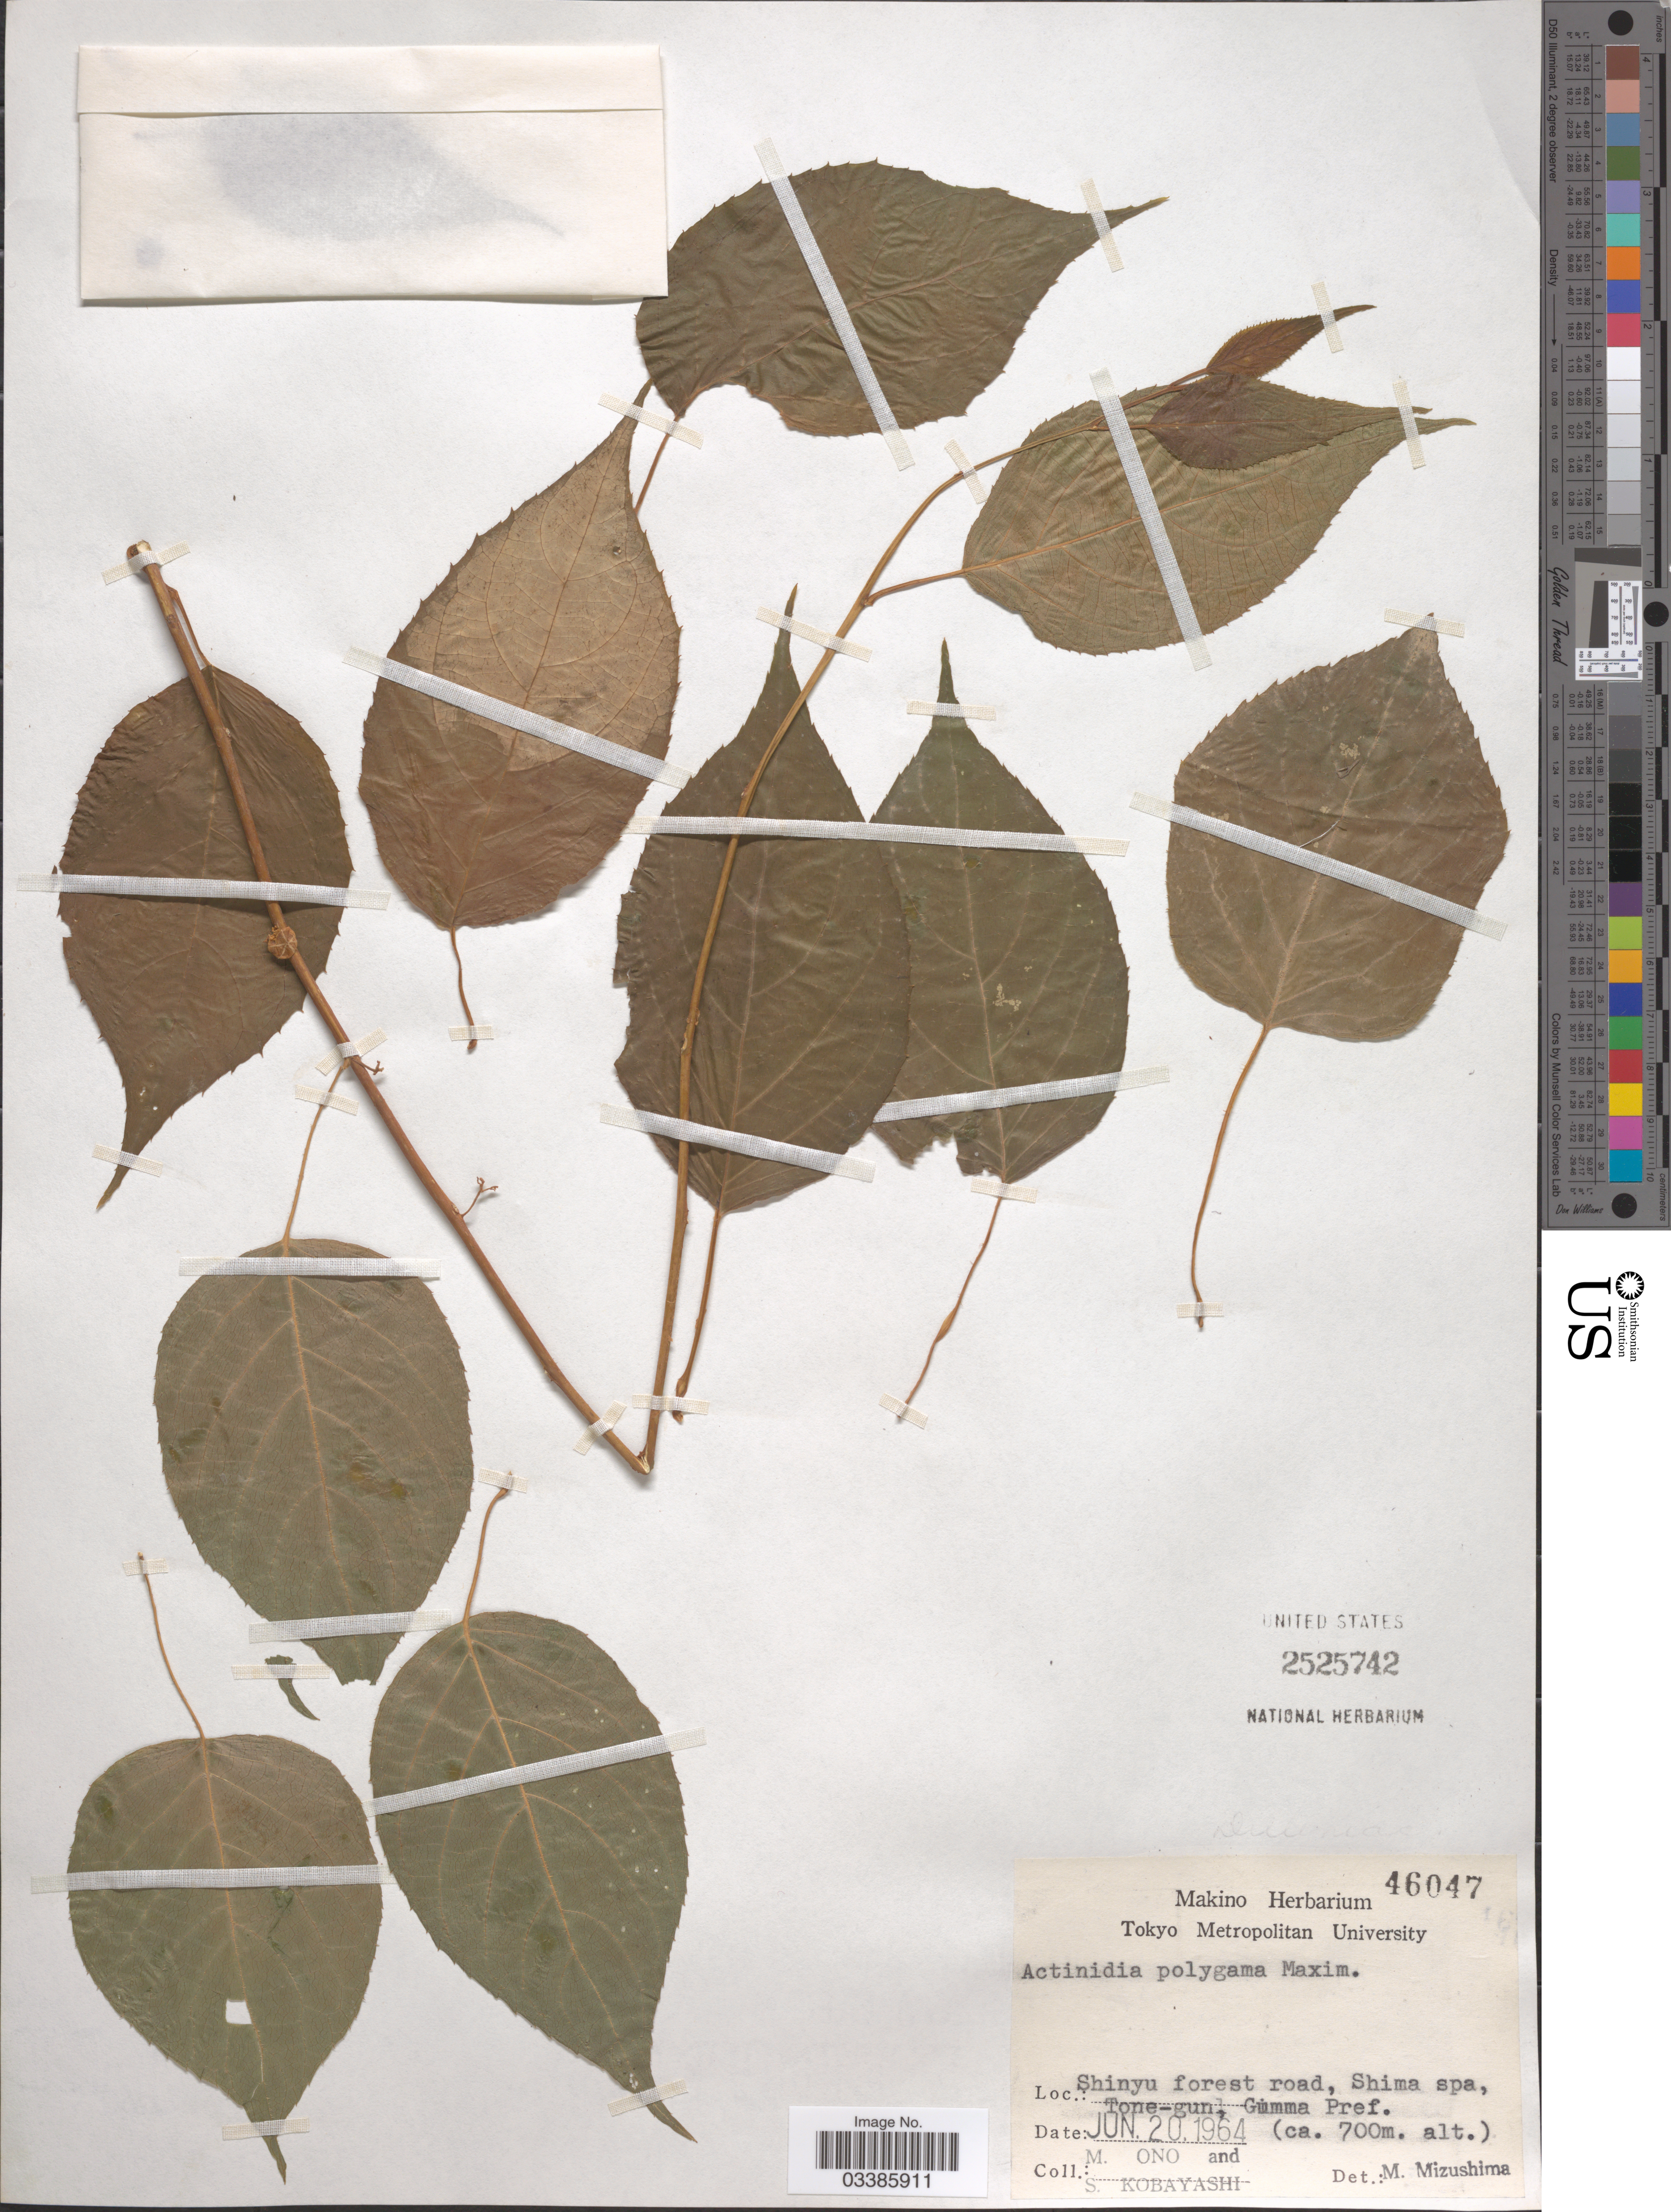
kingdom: Plantae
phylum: Tracheophyta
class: Magnoliopsida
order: Ericales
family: Actinidiaceae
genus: Actinidia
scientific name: Actinidia polygama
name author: (Siebold & Zucc.) Planch. ex Maxim.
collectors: M. Ono & S. Kobayashi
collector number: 46047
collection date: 1964-06-20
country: Japan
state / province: Gunma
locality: Shinyu forest road, Shima spa., Tone-gun, Gumma Pref.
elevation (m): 700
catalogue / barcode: US 2525742